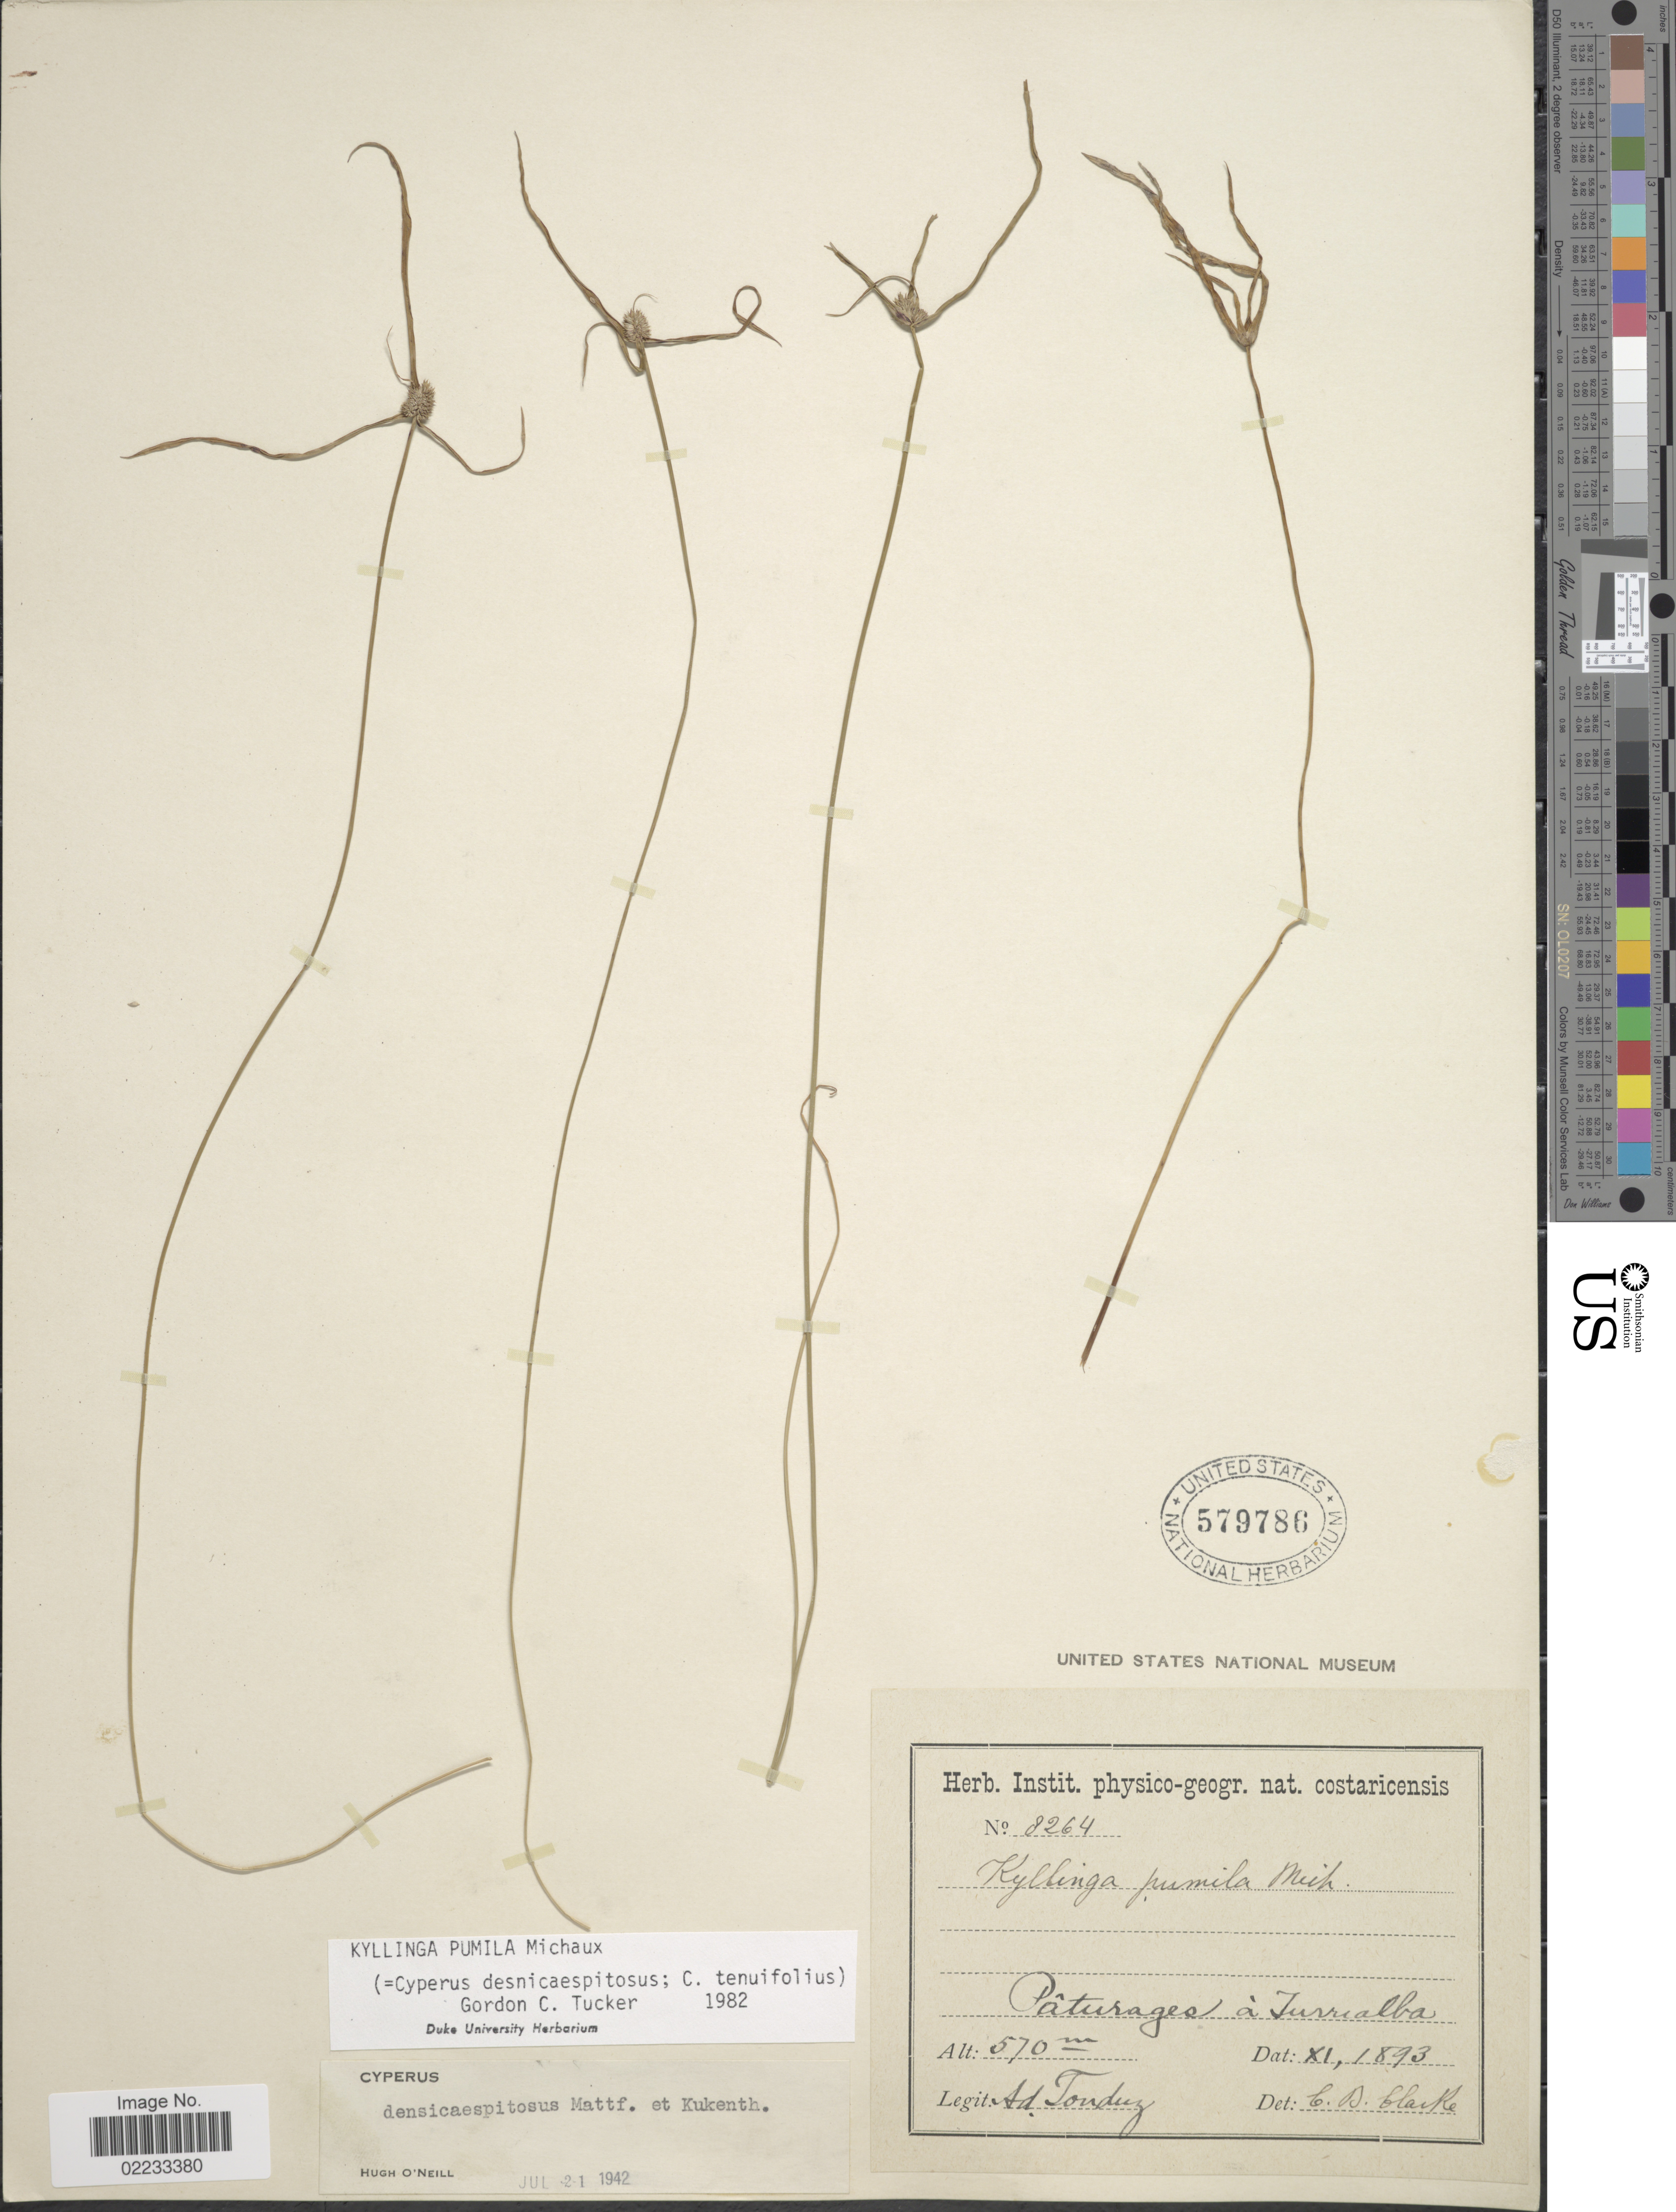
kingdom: Plantae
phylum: Tracheophyta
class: Liliopsida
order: Poales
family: Cyperaceae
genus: Cyperus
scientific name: Cyperus hortensis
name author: (Salzm. ex Steud.) Dorr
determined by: Strong, Mark T., (BOT), Smithsonian Institution - National Museum of Natural History (UNITED STATES)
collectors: A. Tonduz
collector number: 8264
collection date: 1893-11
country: Costa Rica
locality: Paturages a Turrialba.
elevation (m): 570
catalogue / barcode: US 579786